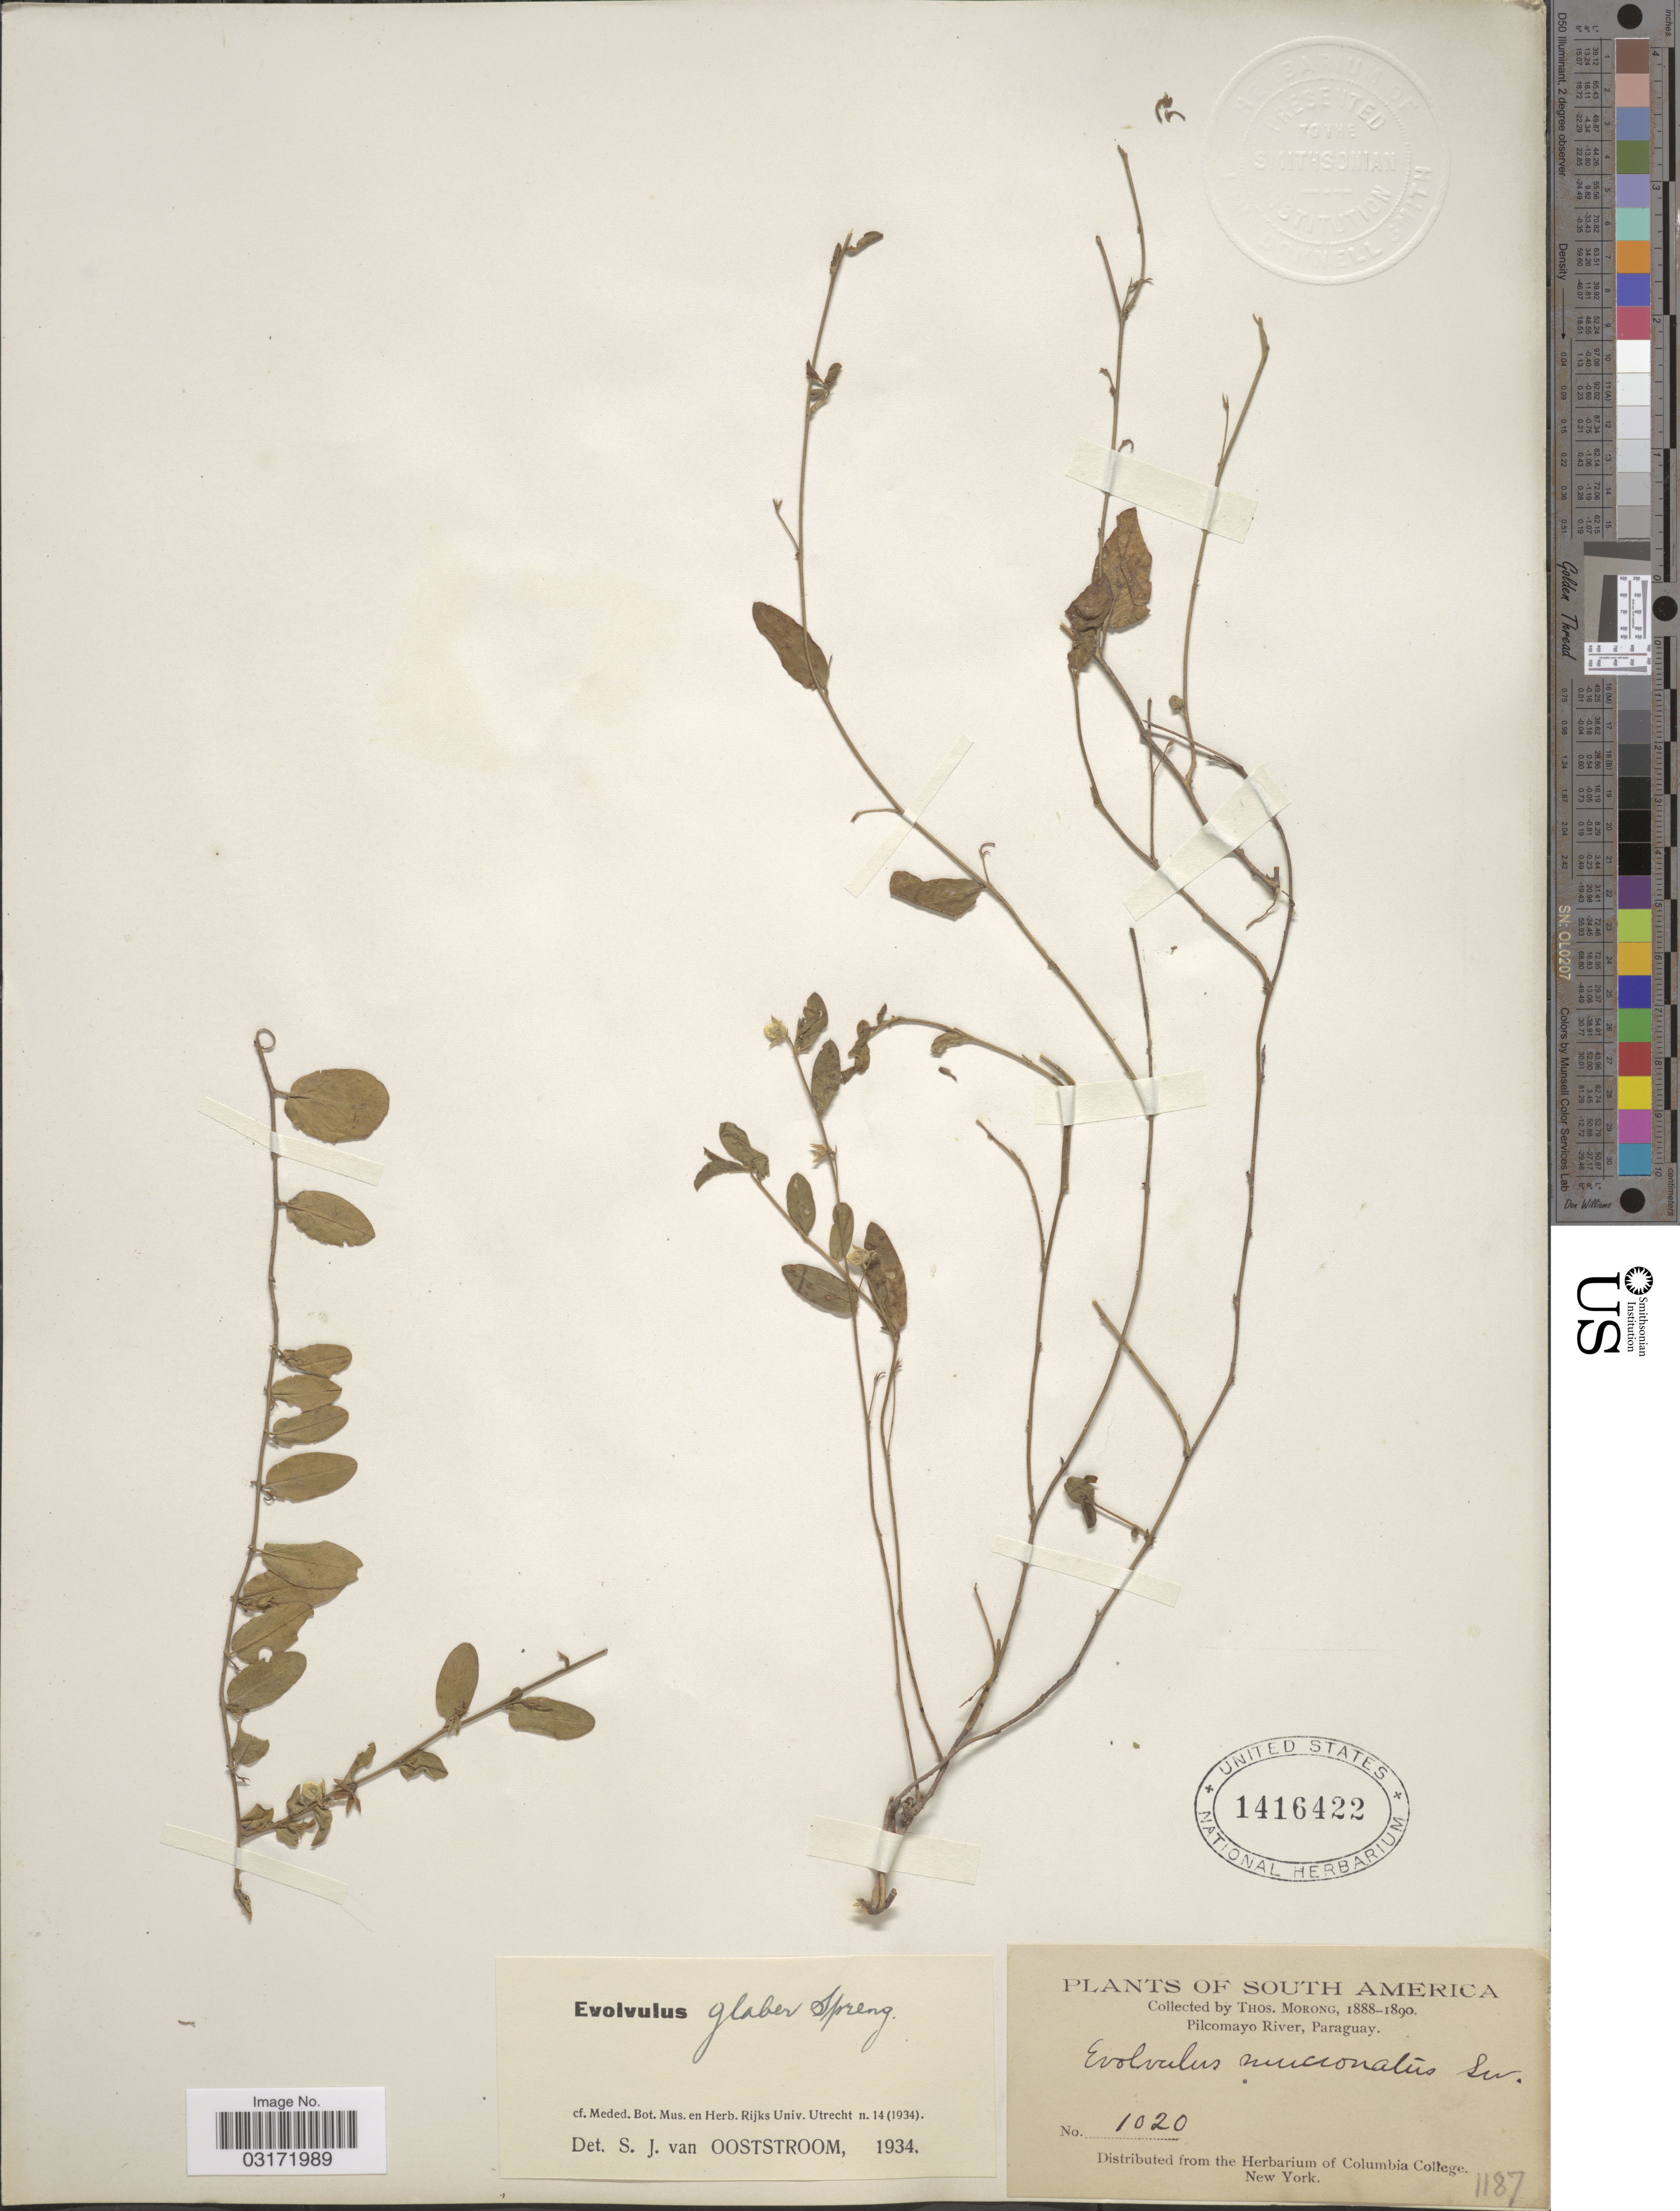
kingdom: Plantae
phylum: Tracheophyta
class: Magnoliopsida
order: Solanales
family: Convolvulaceae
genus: Evolvulus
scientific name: Evolvulus glaber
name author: Spreng.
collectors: ex herb. T. Morong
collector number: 1020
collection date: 1888/1890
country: Paraguay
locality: Pilcomayo River.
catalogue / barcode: US 1416422